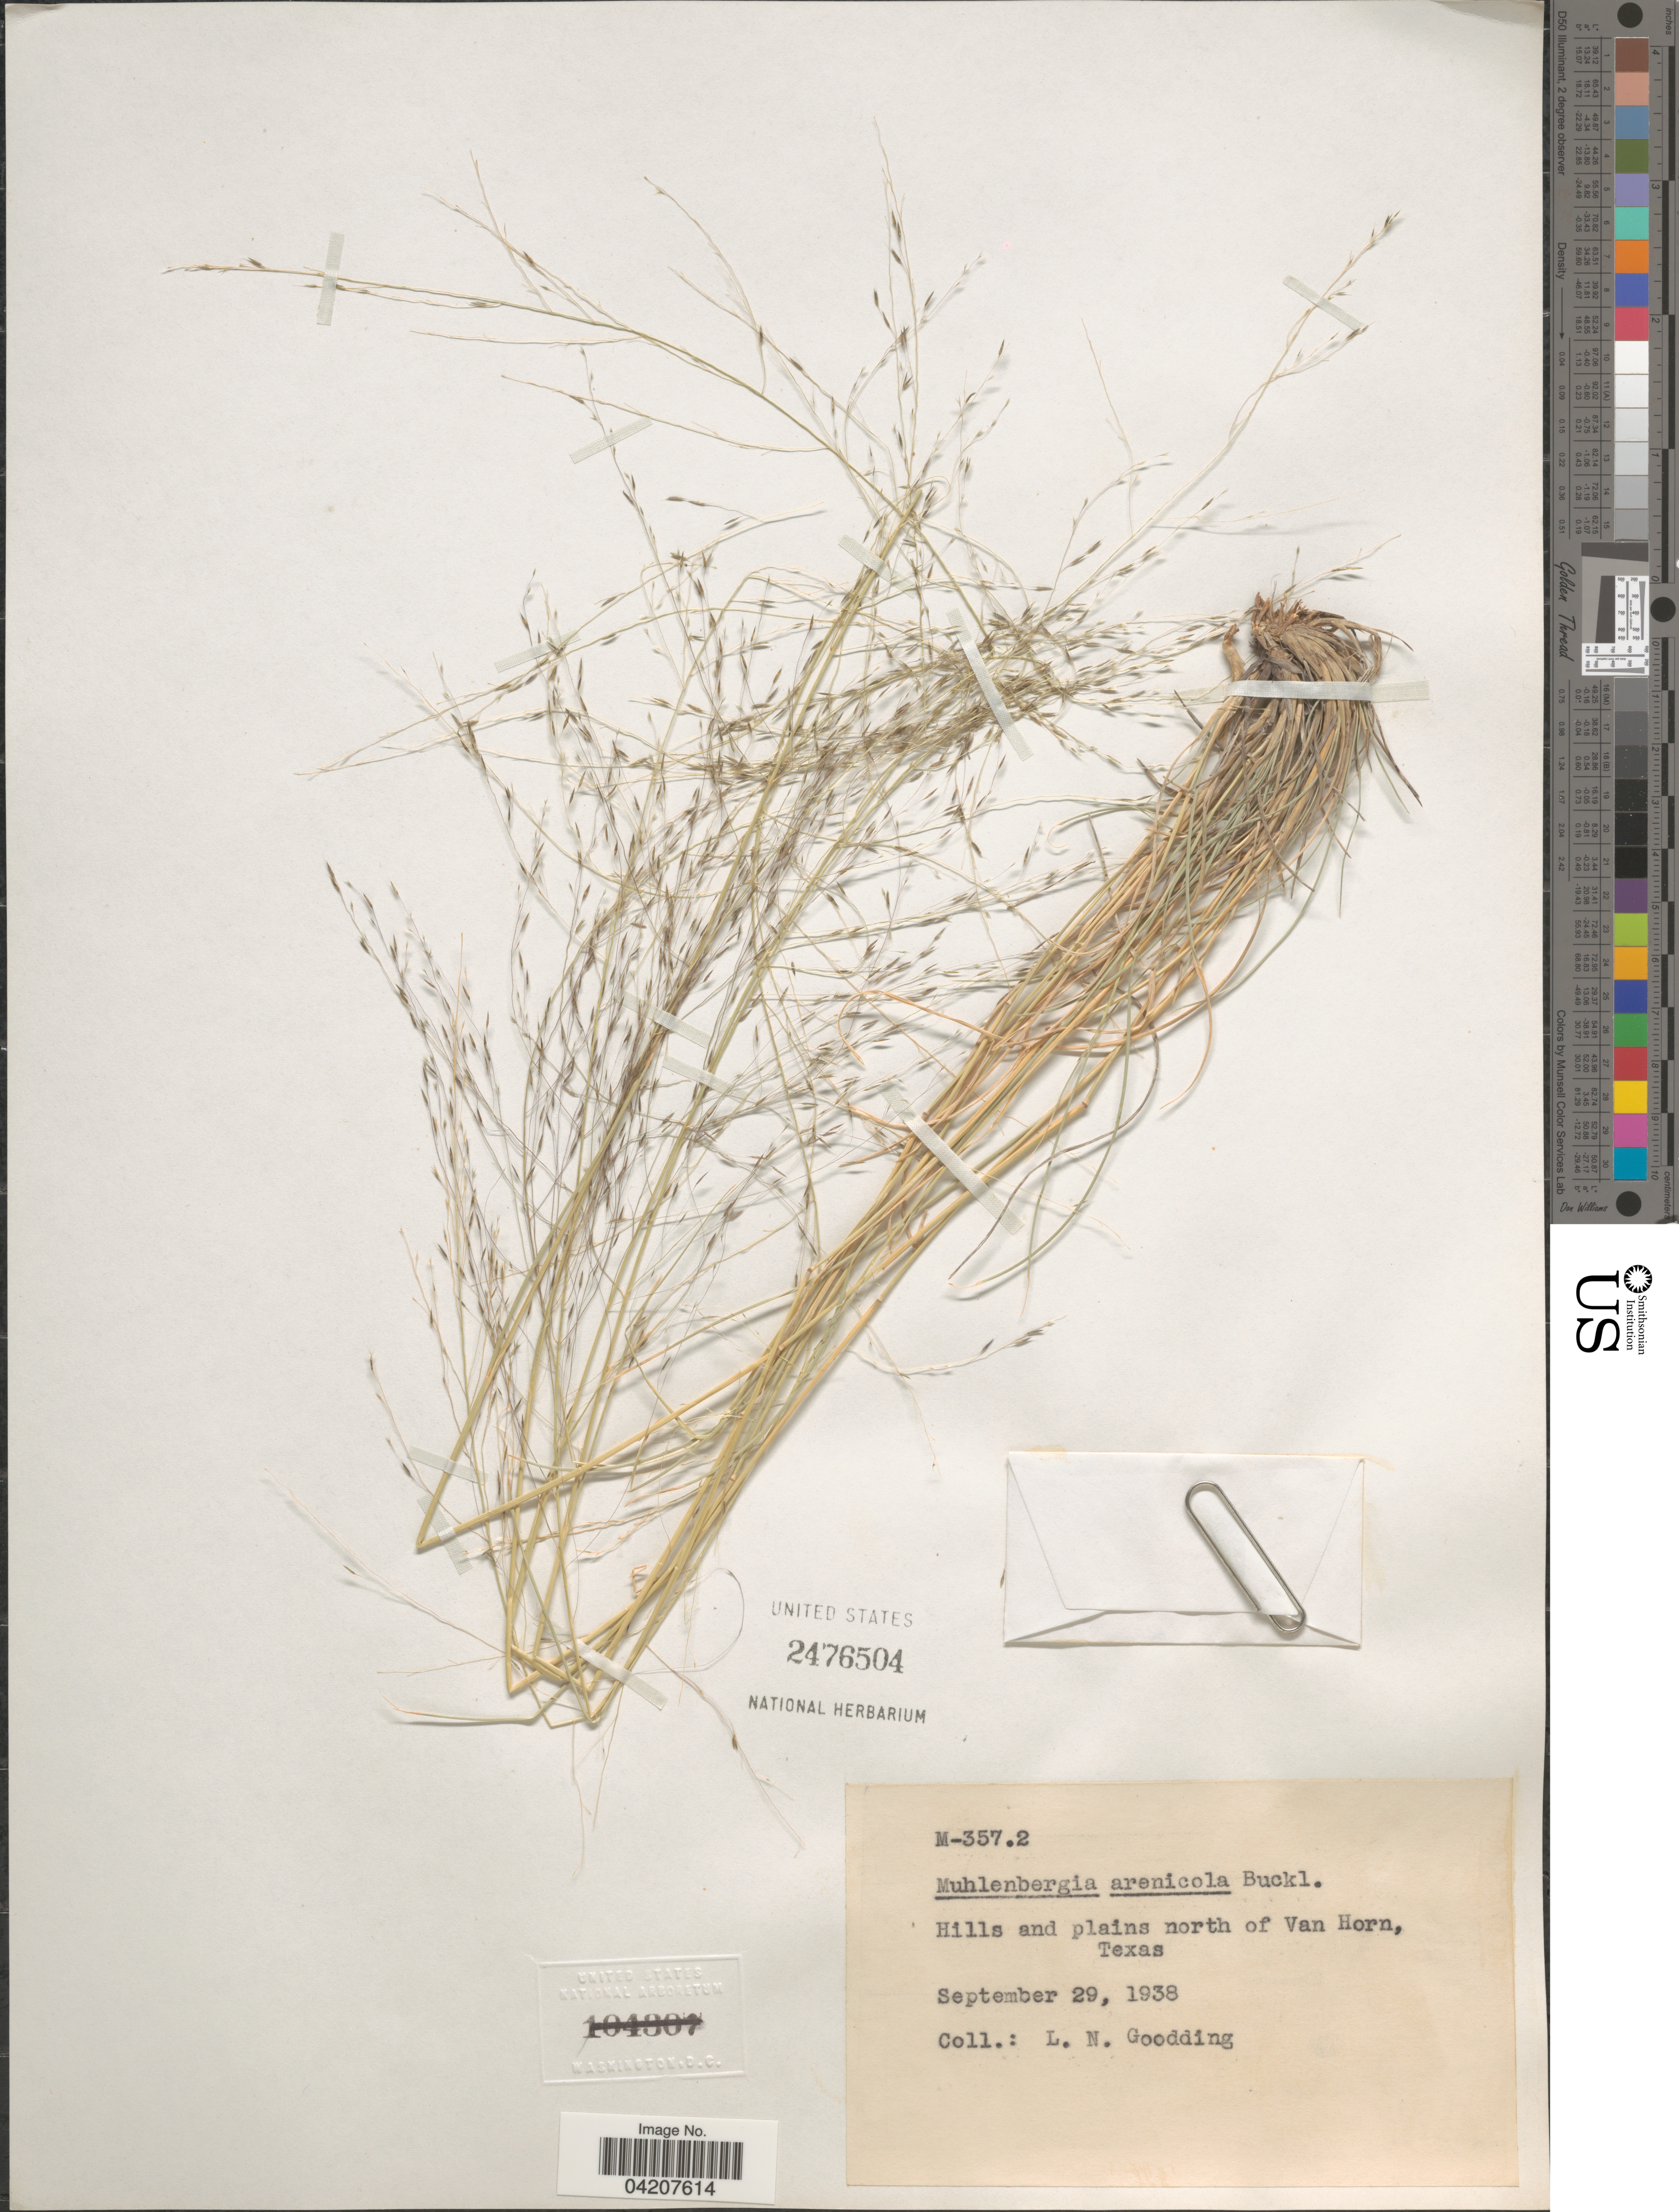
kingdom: Plantae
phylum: Tracheophyta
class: Liliopsida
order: Poales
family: Poaceae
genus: Muhlenbergia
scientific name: Muhlenbergia arenicola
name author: Buckley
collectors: L. N. Goodding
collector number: M-357.2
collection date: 1938-09-29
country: United States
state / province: Texas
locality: Hills and plains north of Van Horn.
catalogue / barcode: US 2476504